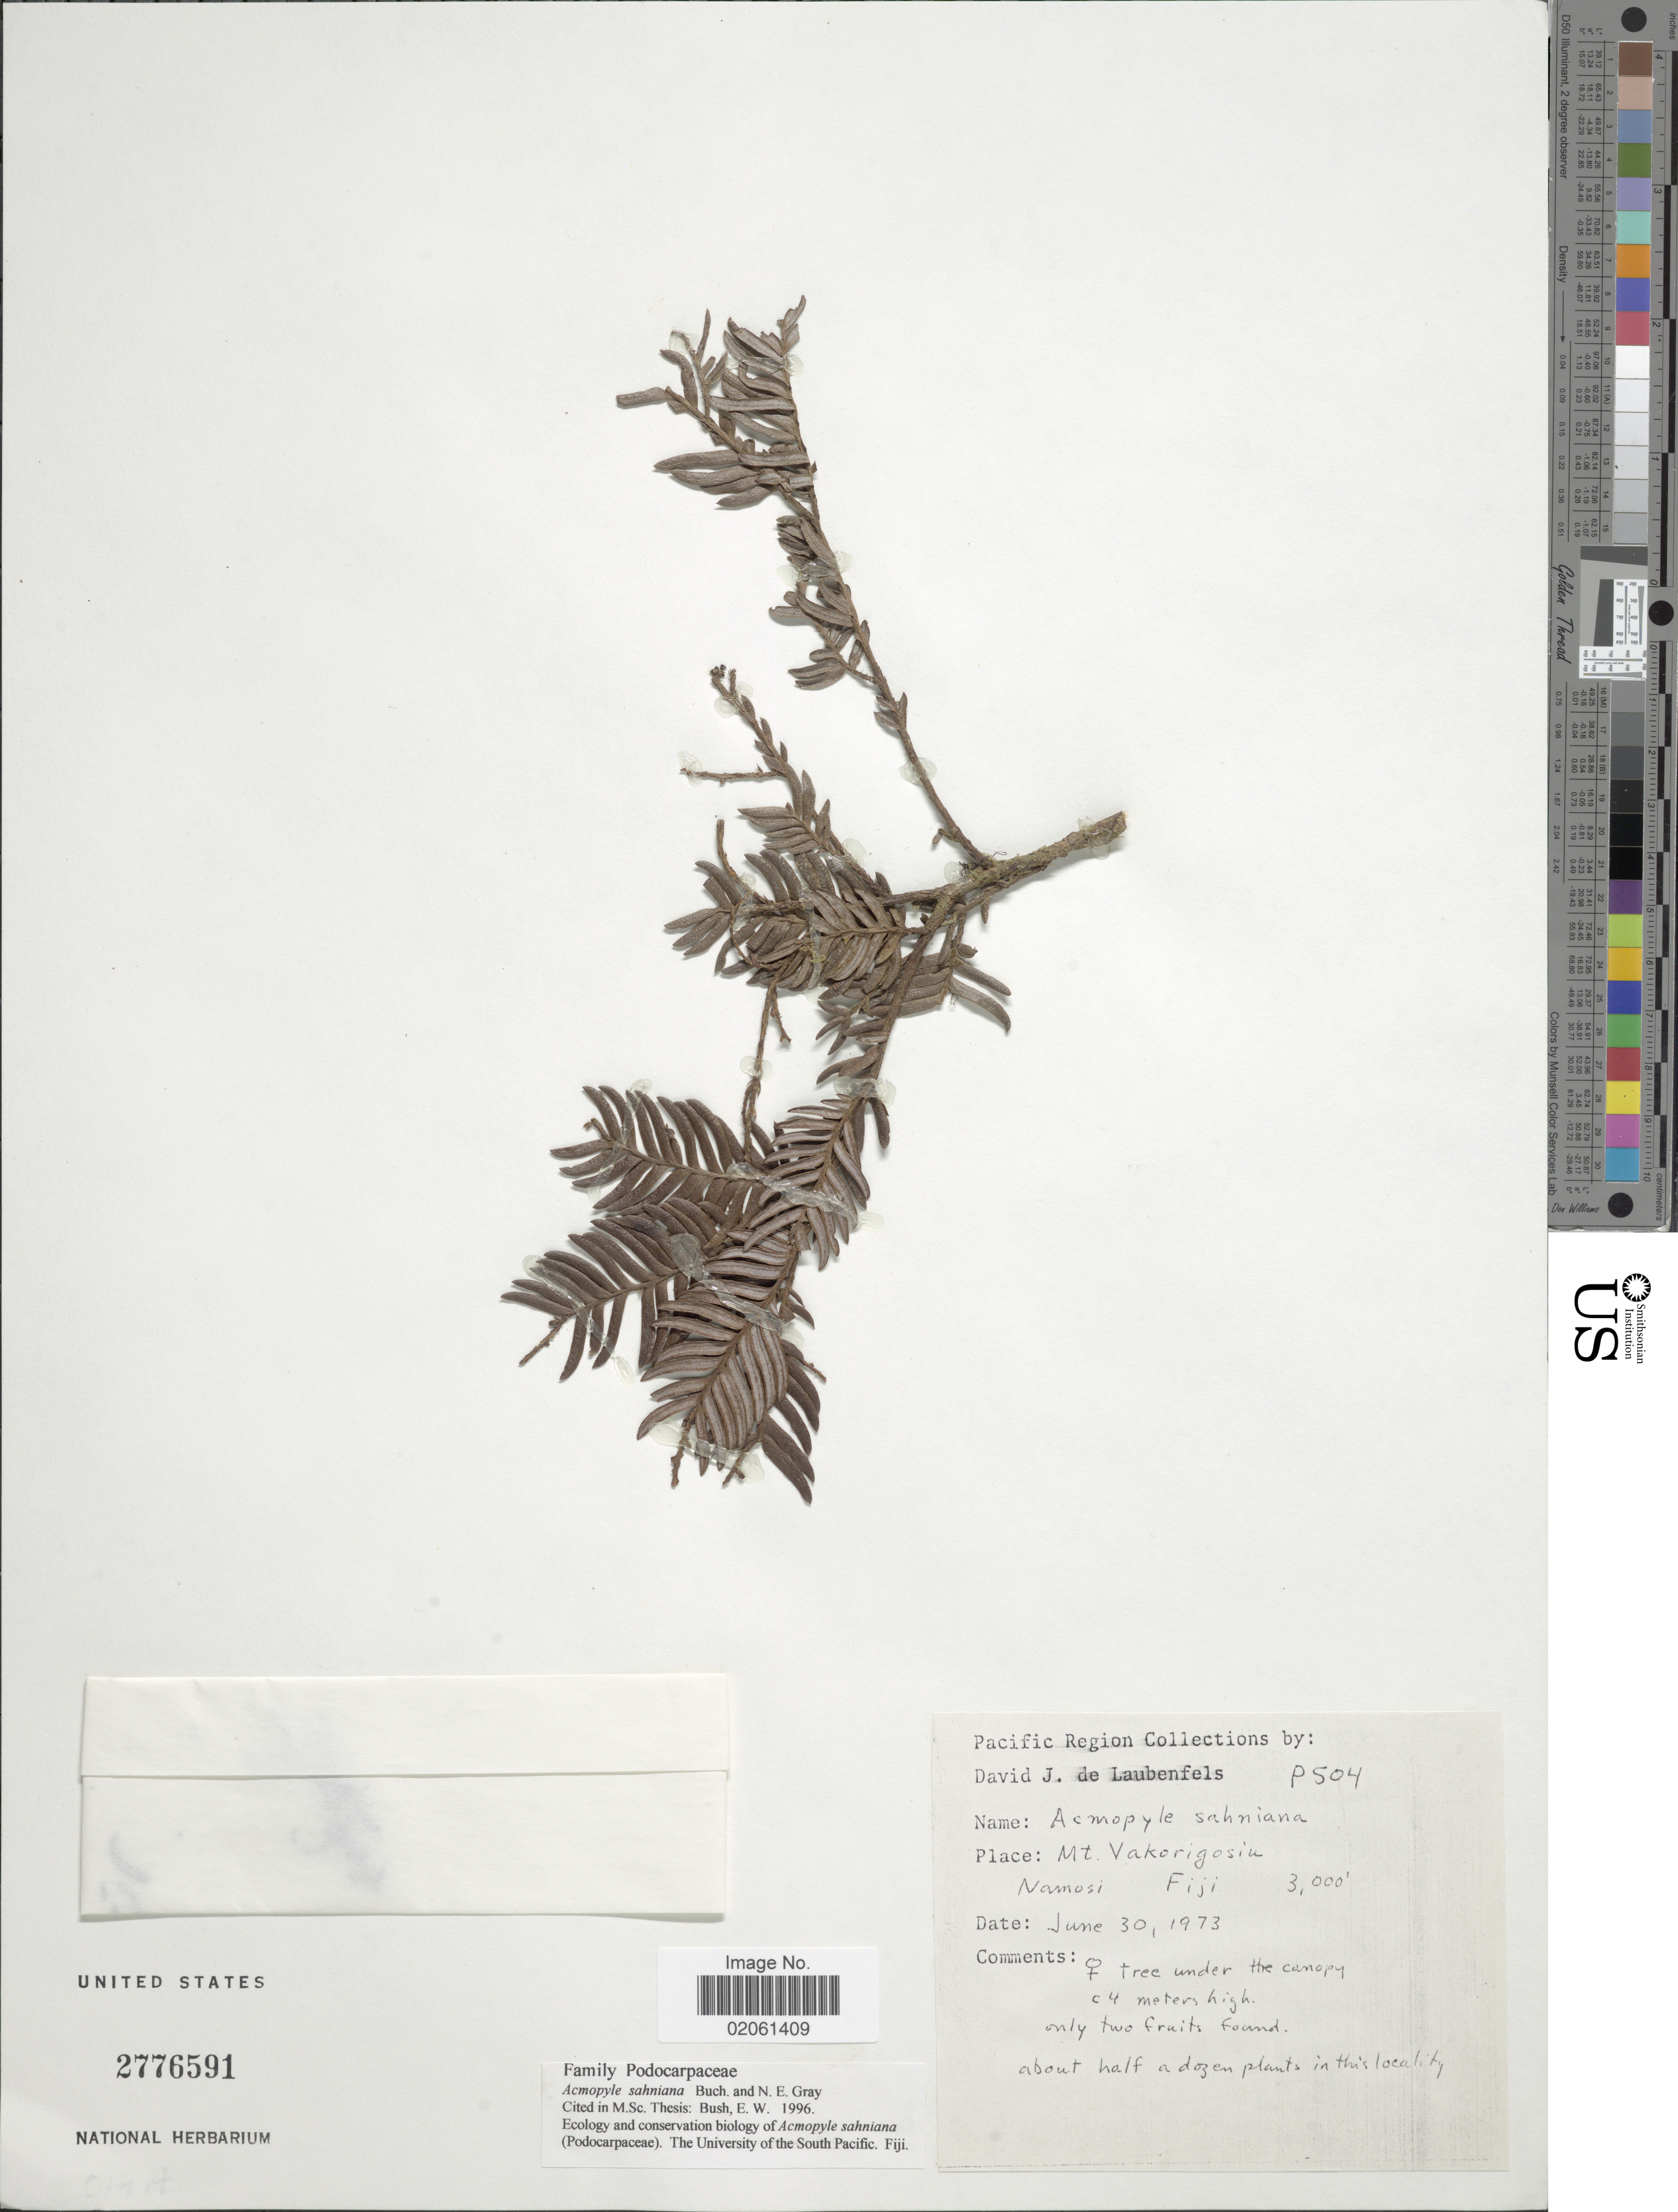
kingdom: Plantae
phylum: Tracheophyta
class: Pinopsida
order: Pinales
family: Podocarpaceae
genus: Acmopyle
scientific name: Acmopyle sahniana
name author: J. Buchholz & N.E. Gray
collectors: D. J. de Laubenfels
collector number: P504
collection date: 1973-06-30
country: Fiji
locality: Pacific Region. Mt. Vakorigosia. Namosi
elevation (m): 914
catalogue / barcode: US 2776591